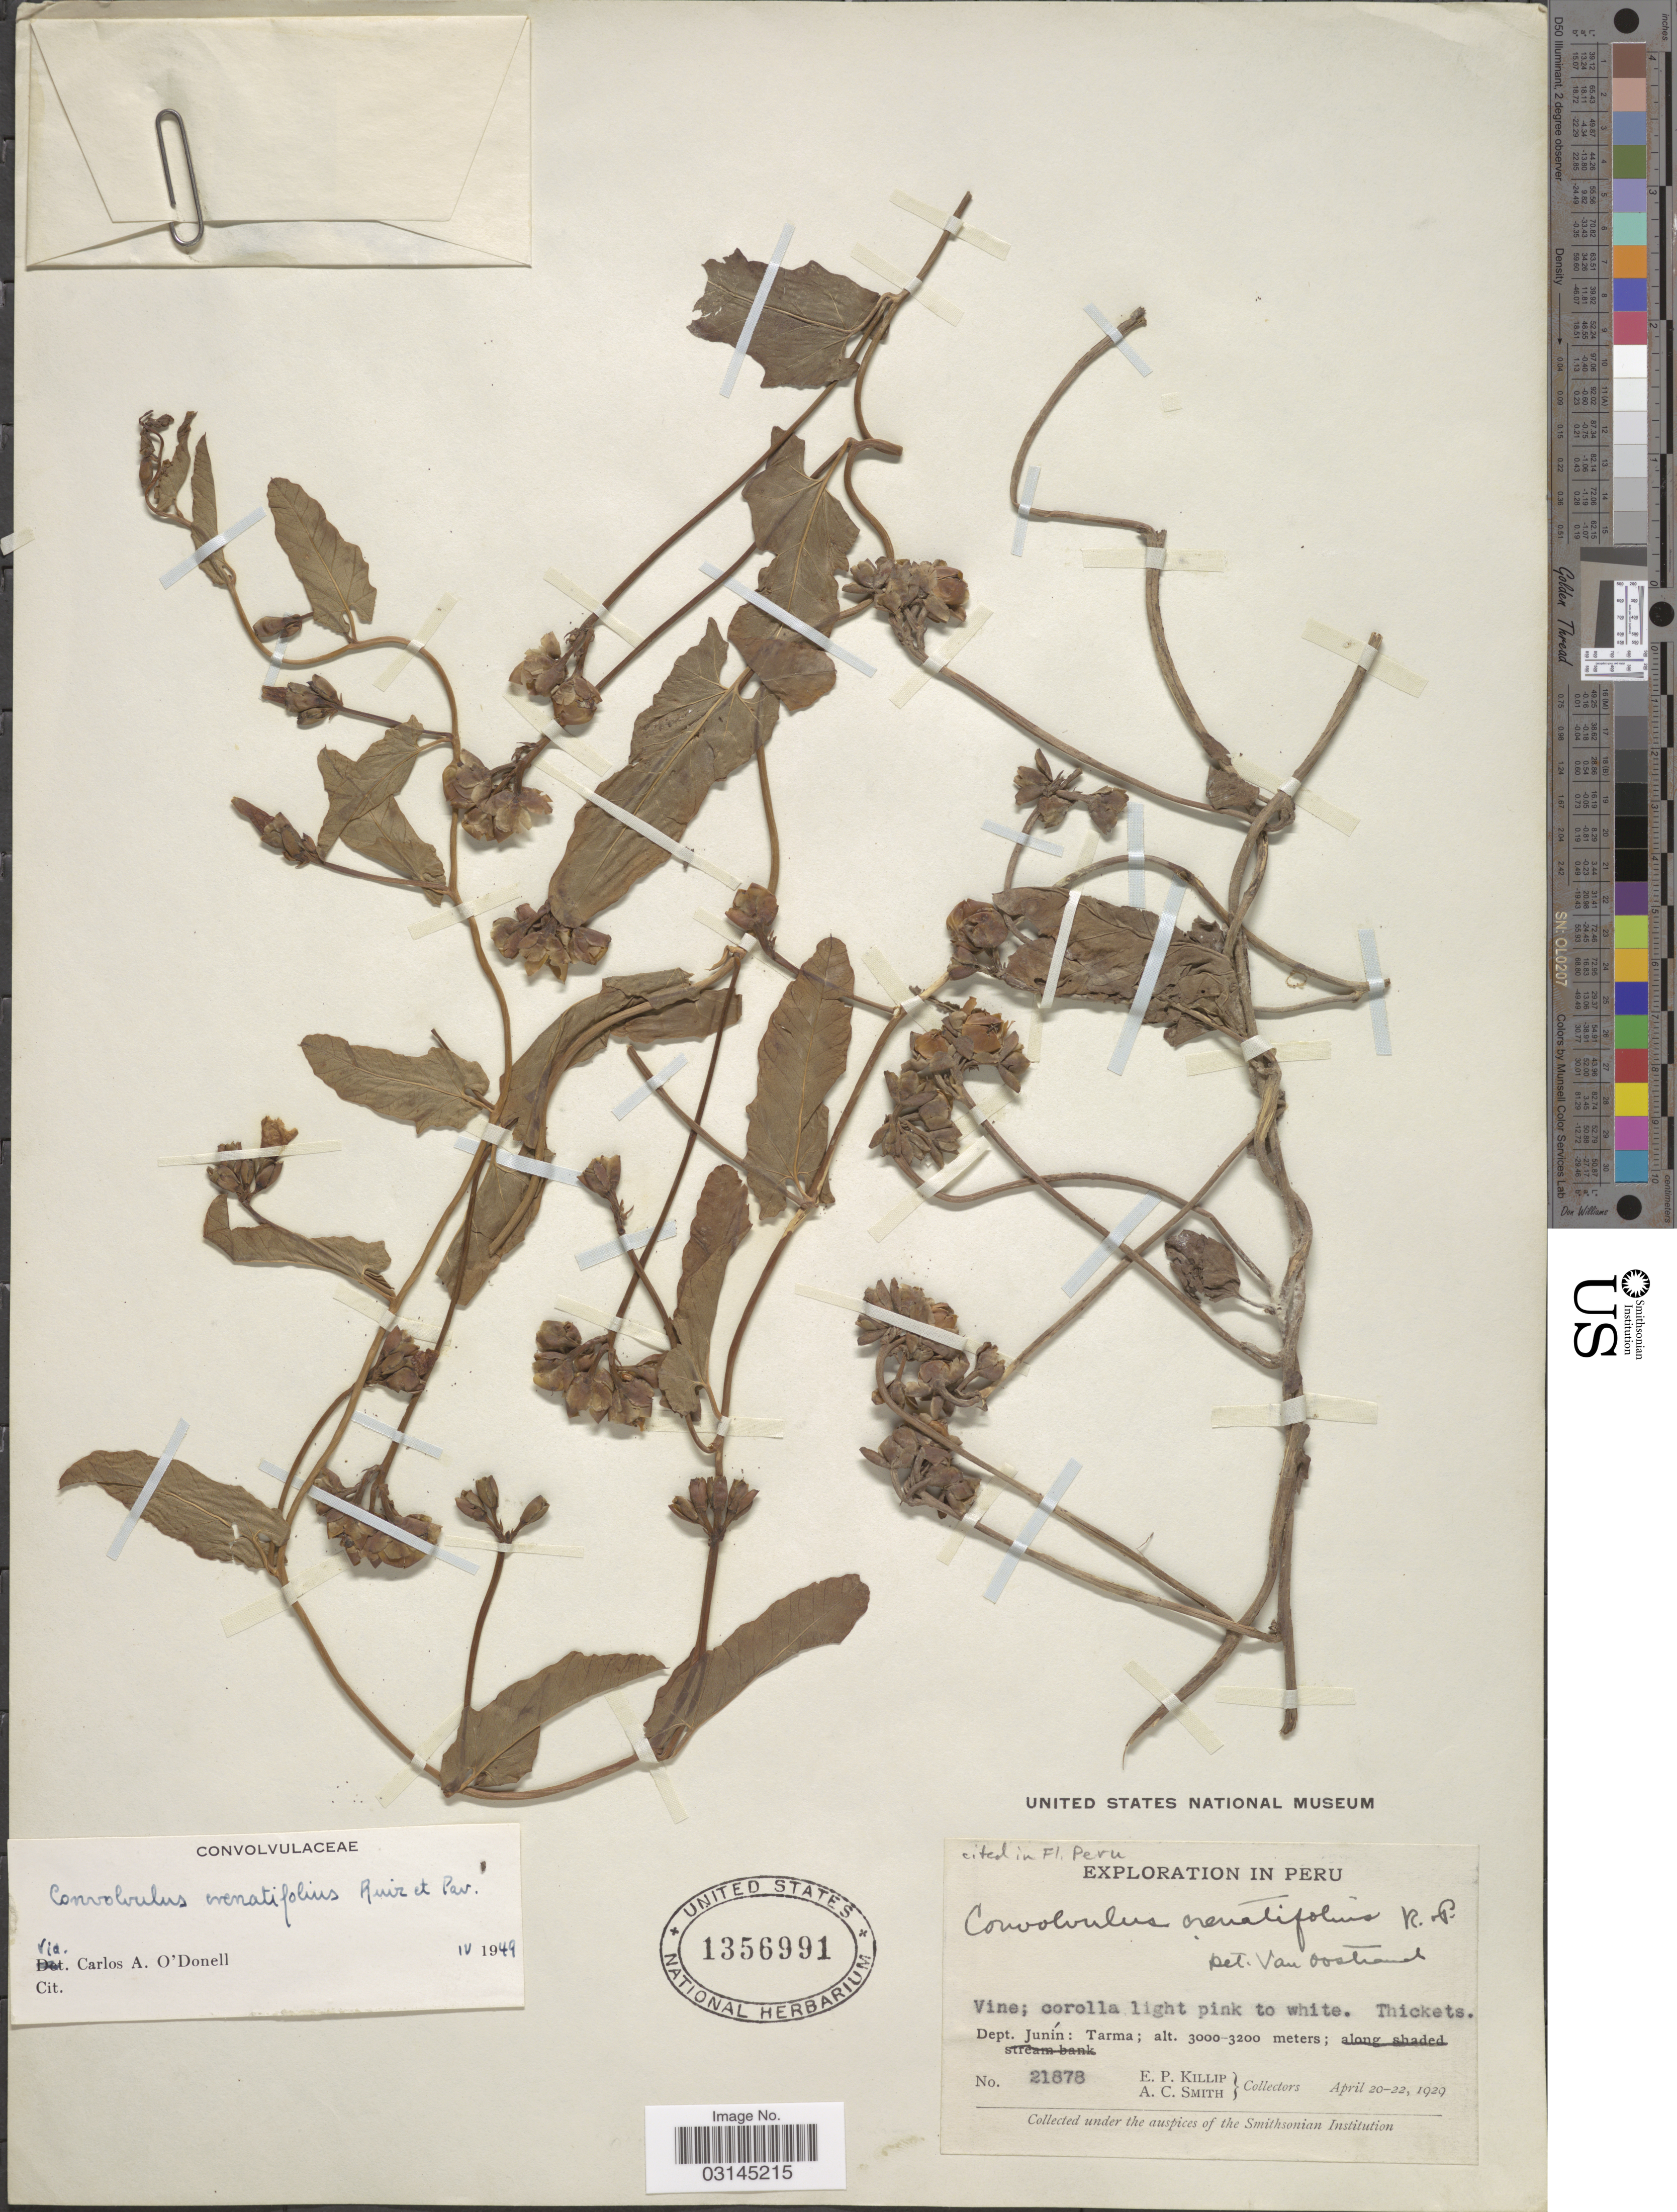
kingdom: Plantae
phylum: Tracheophyta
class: Magnoliopsida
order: Solanales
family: Convolvulaceae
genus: Convolvulus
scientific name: Convolvulus crenatifolius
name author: Ruiz & Pav.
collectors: E. P. Killip & A. C. Smith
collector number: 21878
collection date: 1929-04-20/1929-04-22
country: Peru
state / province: Junín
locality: Dept. Junín: Tarma.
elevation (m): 3000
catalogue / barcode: US 1356991